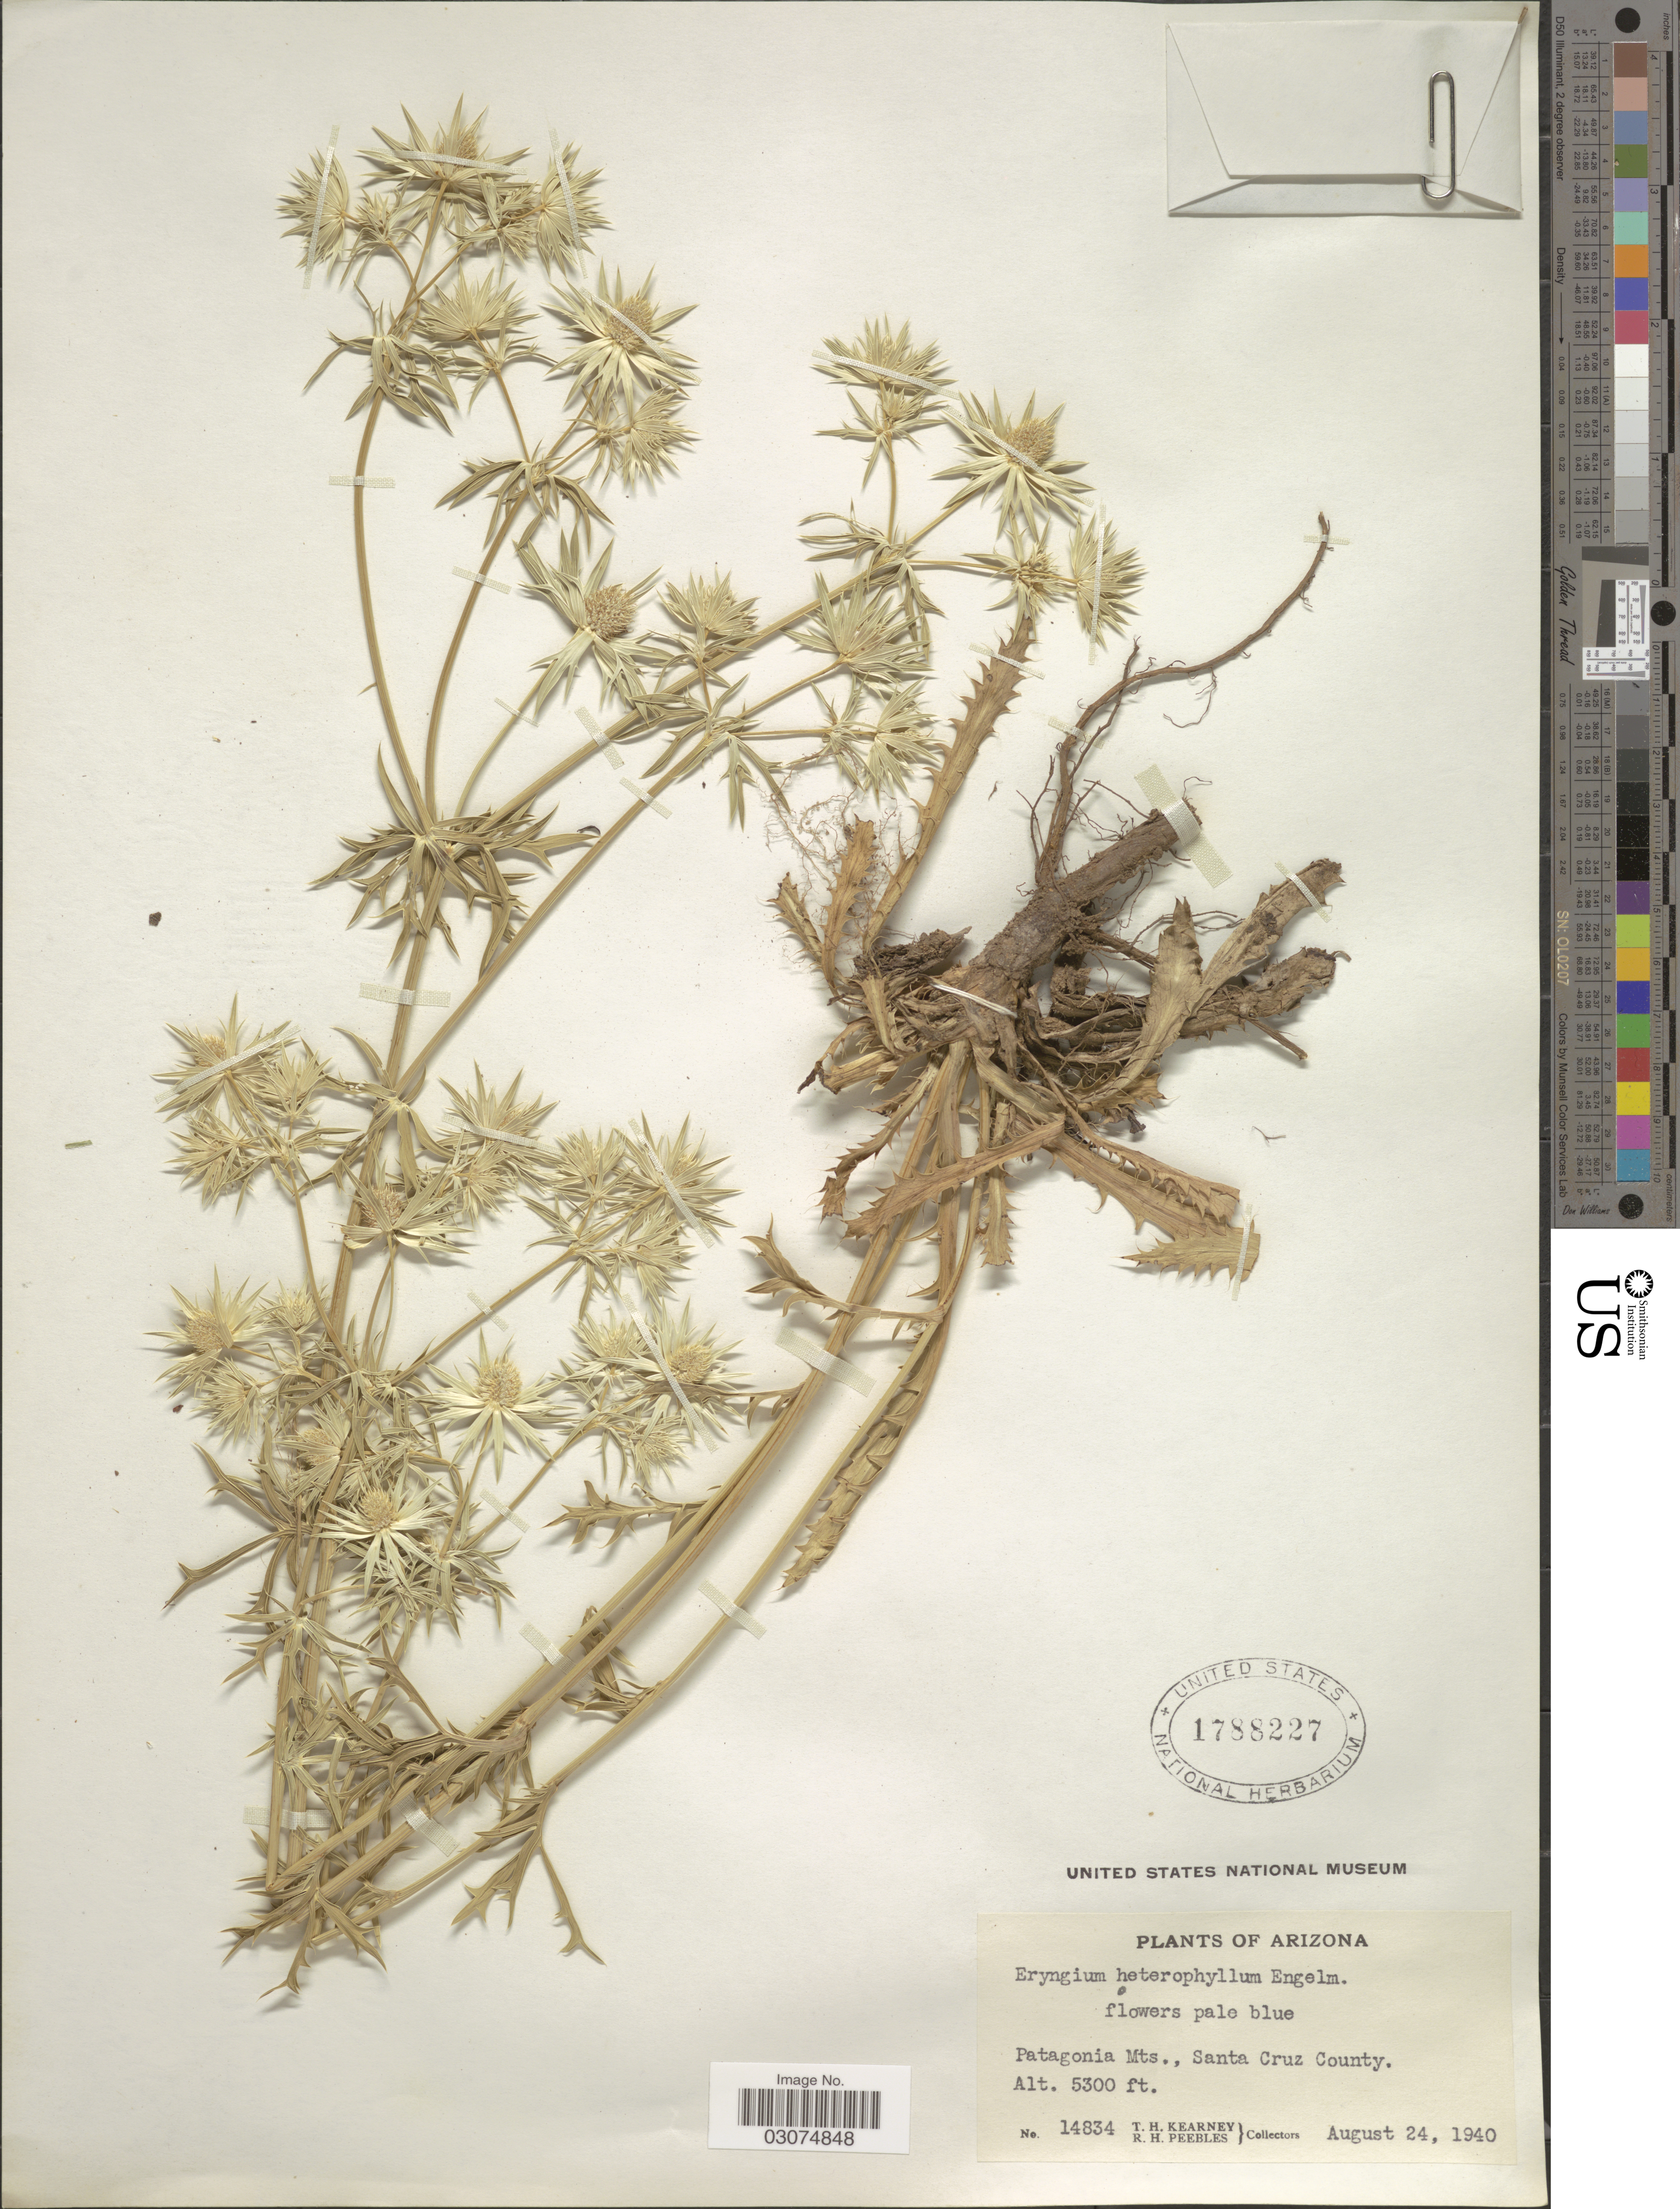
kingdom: Plantae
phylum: Tracheophyta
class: Magnoliopsida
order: Apiales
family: Apiaceae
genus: Eryngium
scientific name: Eryngium heterophyllum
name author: Engelm.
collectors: T. H. Kearney & R. H. Peebles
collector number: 14834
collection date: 1940-08-24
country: United States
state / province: Arizona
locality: Patagonia Mts., Santa Cruz County.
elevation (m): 1615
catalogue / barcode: US 1788227